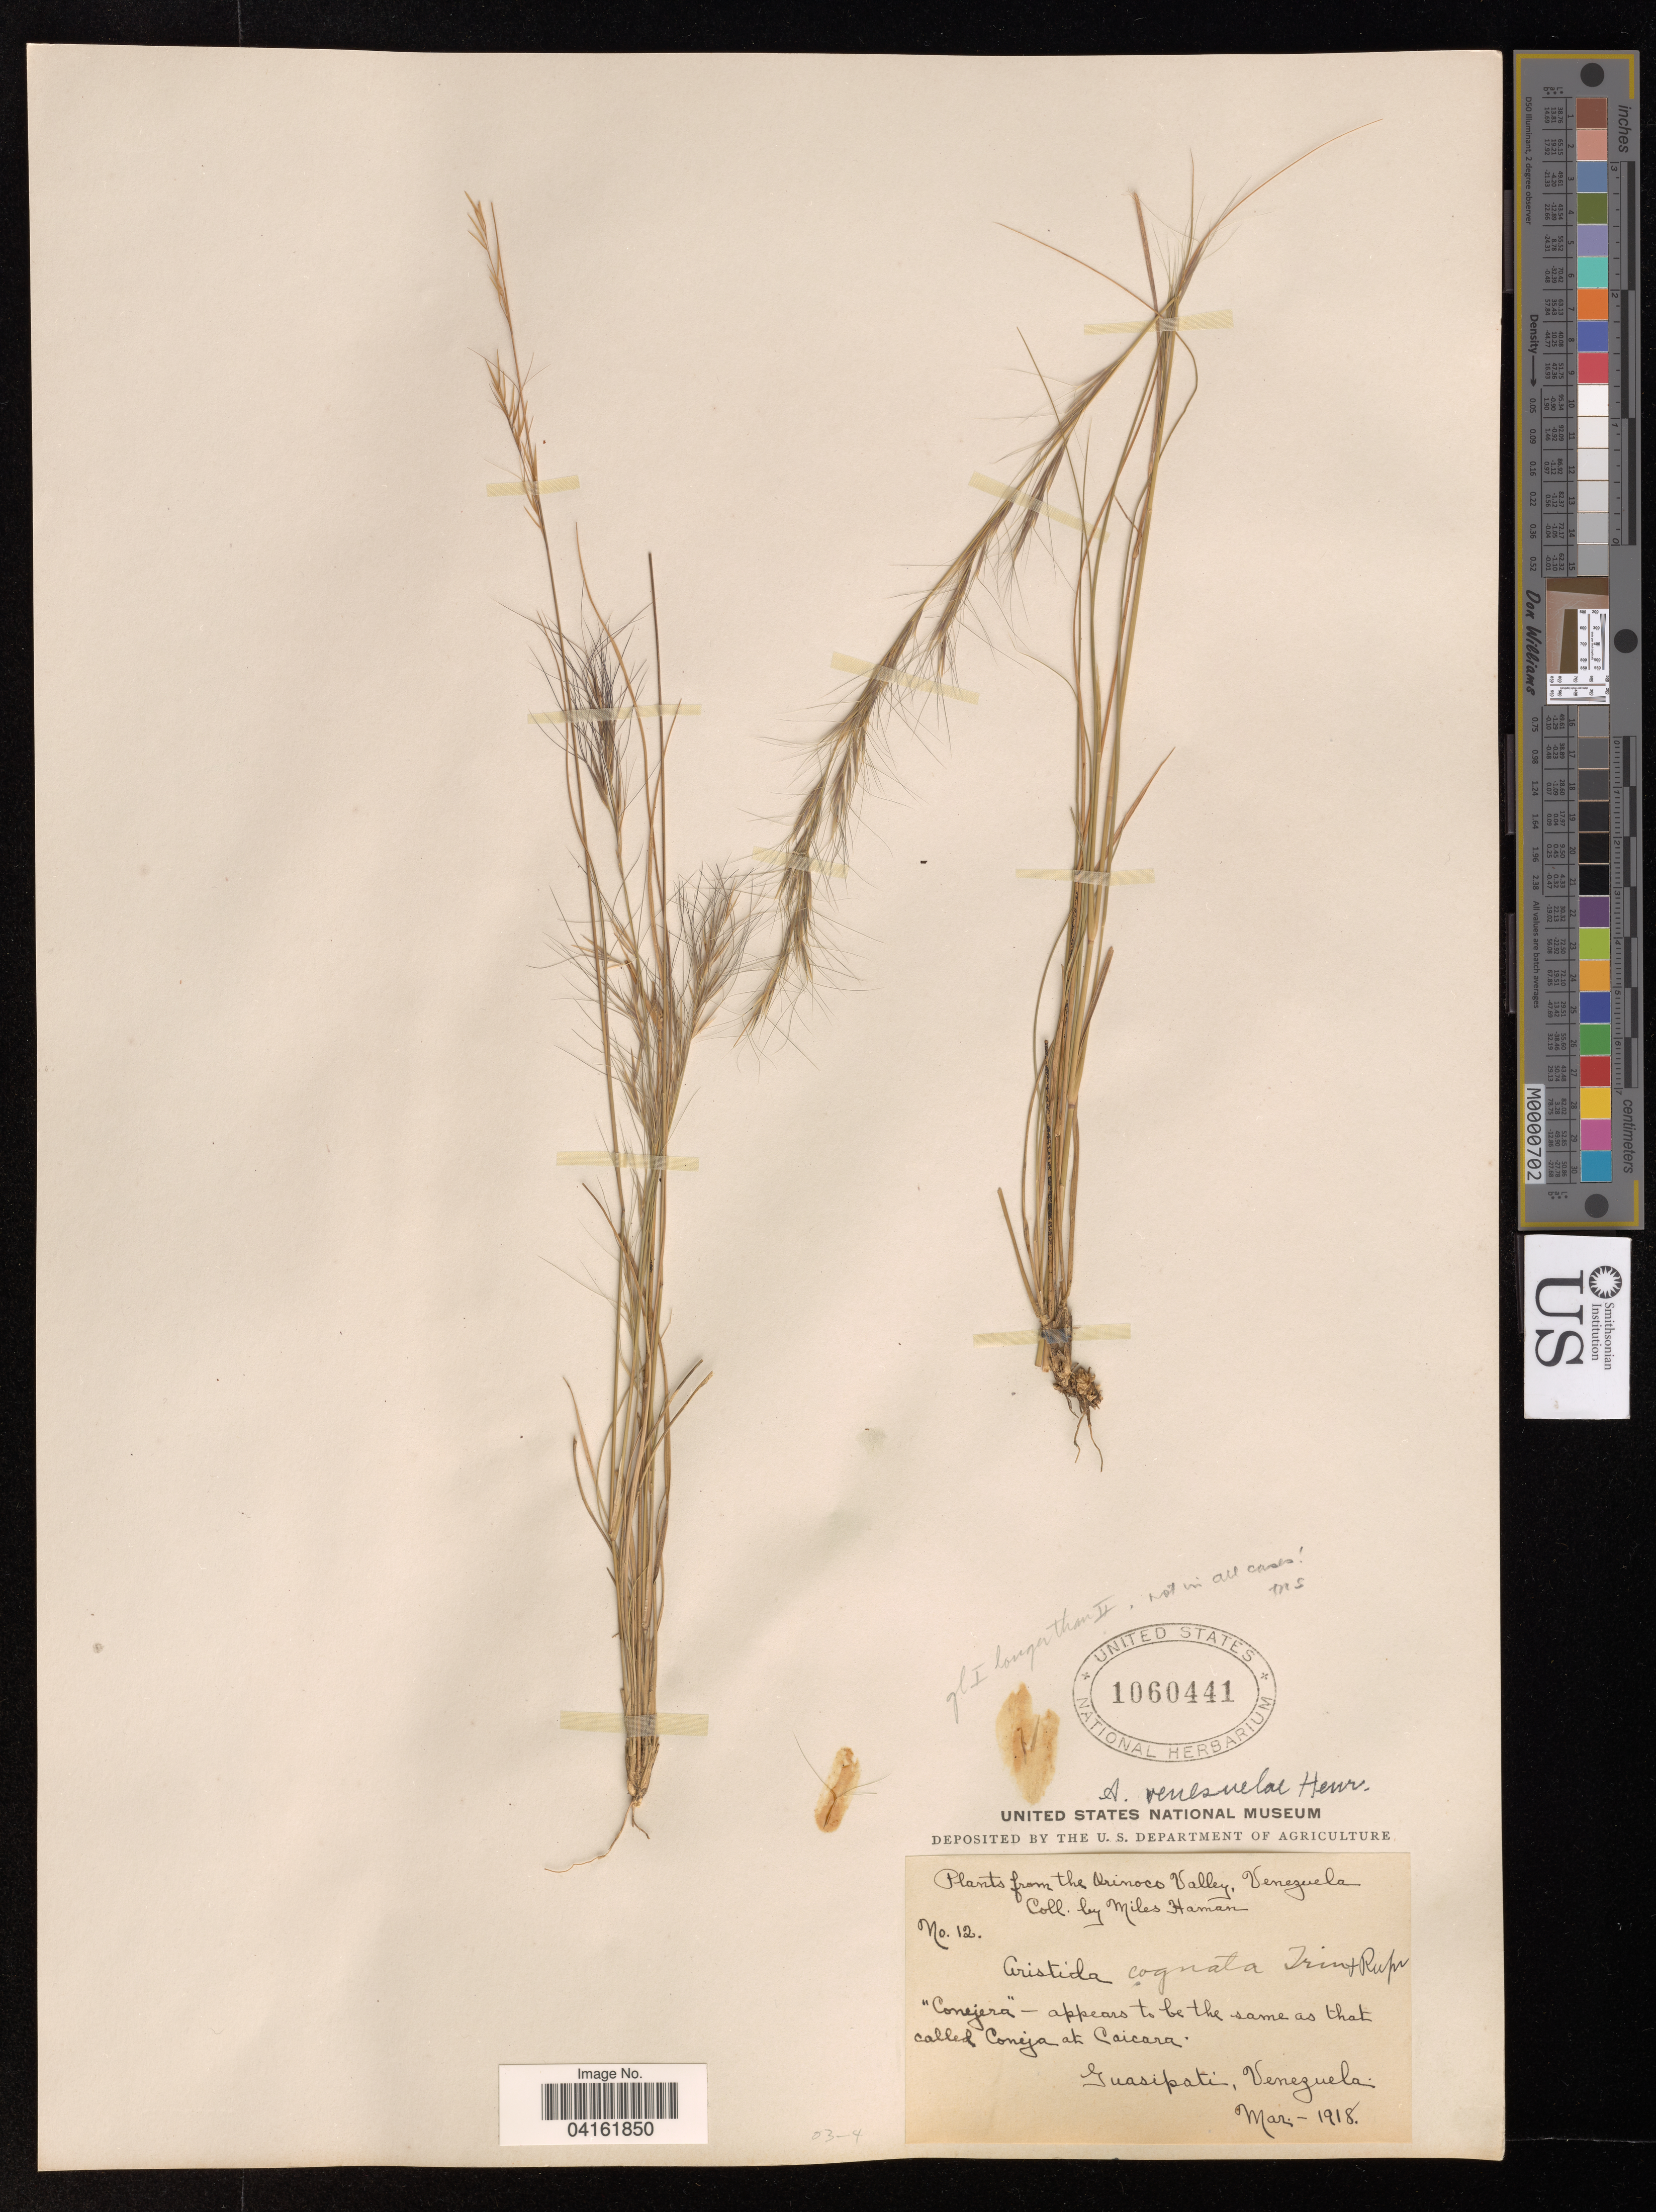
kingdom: Plantae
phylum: Tracheophyta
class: Liliopsida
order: Poales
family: Poaceae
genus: Aristida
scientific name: Aristida venesuelae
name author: Henr.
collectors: M. Haman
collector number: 12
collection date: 1918-03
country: Venezuela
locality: Orinoco Valley. Guasipati.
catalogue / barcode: US 1060441